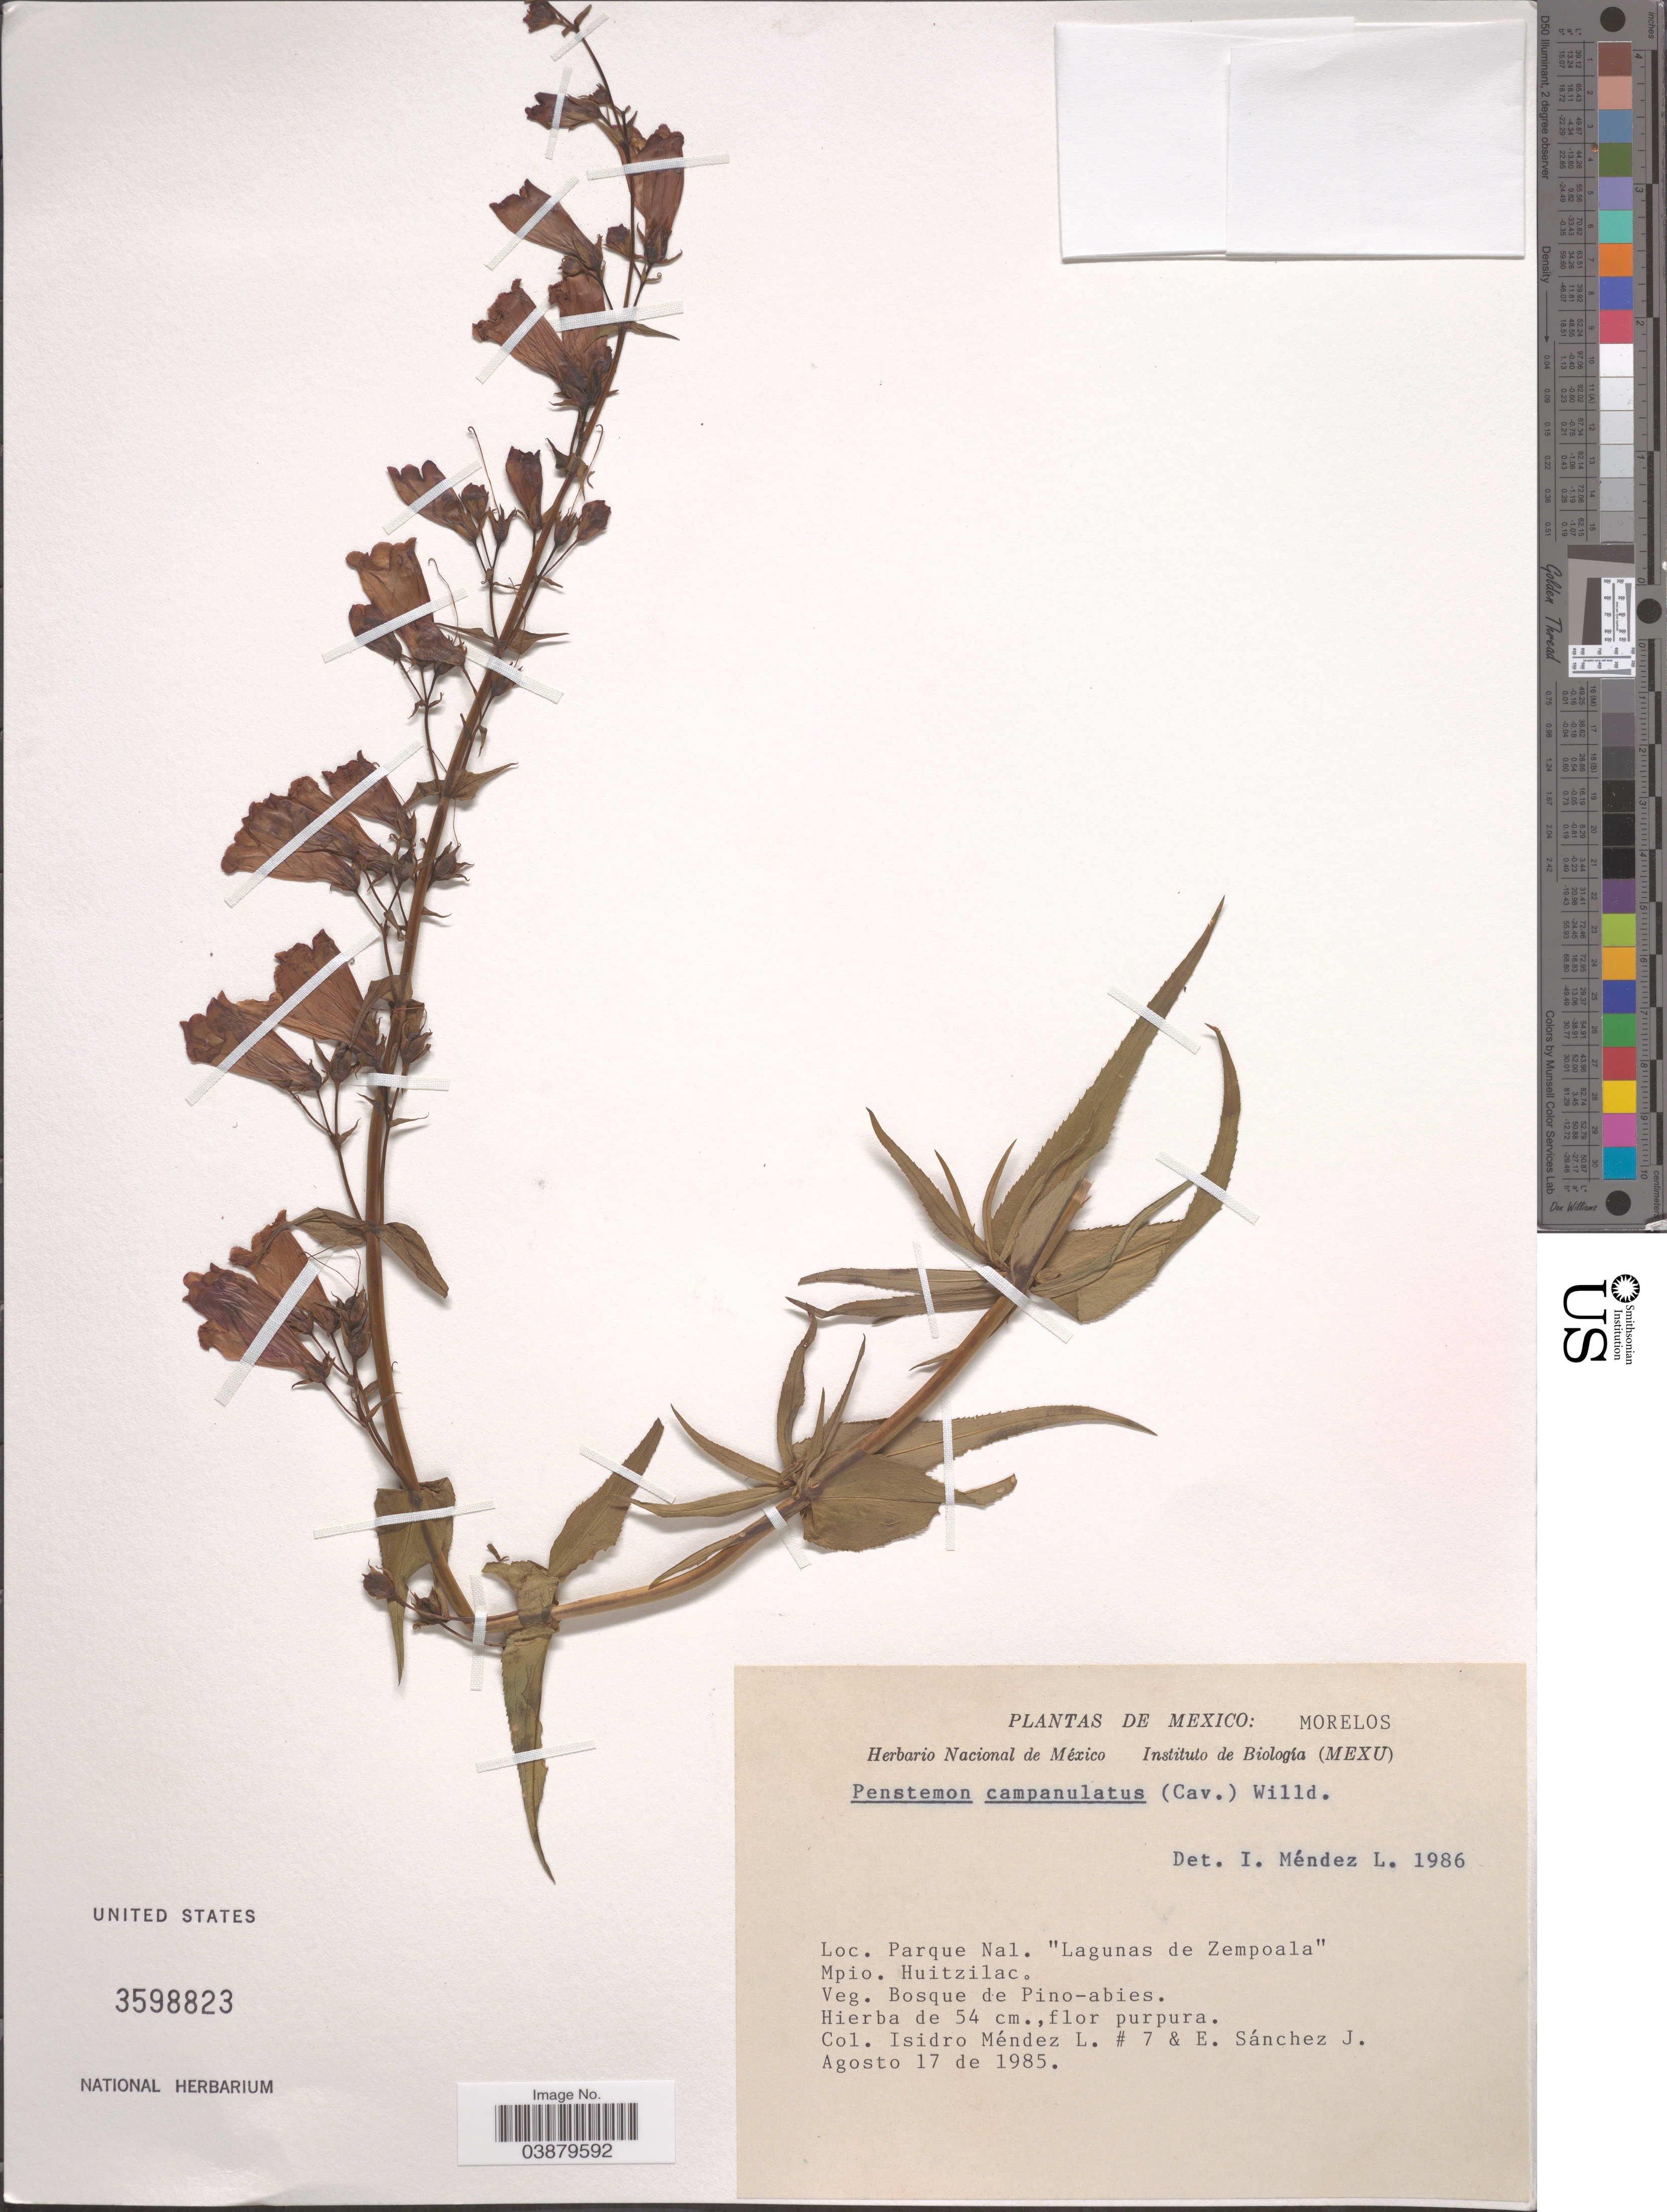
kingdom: Plantae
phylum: Tracheophyta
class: Magnoliopsida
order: Lamiales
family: Plantaginaceae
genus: Penstemon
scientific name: Penstemon campanulatus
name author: (Cav.) Willd.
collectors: I. Méndez Larios & E. Sanchez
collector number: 7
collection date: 1985-08-17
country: Mexico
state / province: Morelos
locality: Parque Nal. "Lagunas de Zempoala". Mpio. Huitzilac.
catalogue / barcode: US 3598823